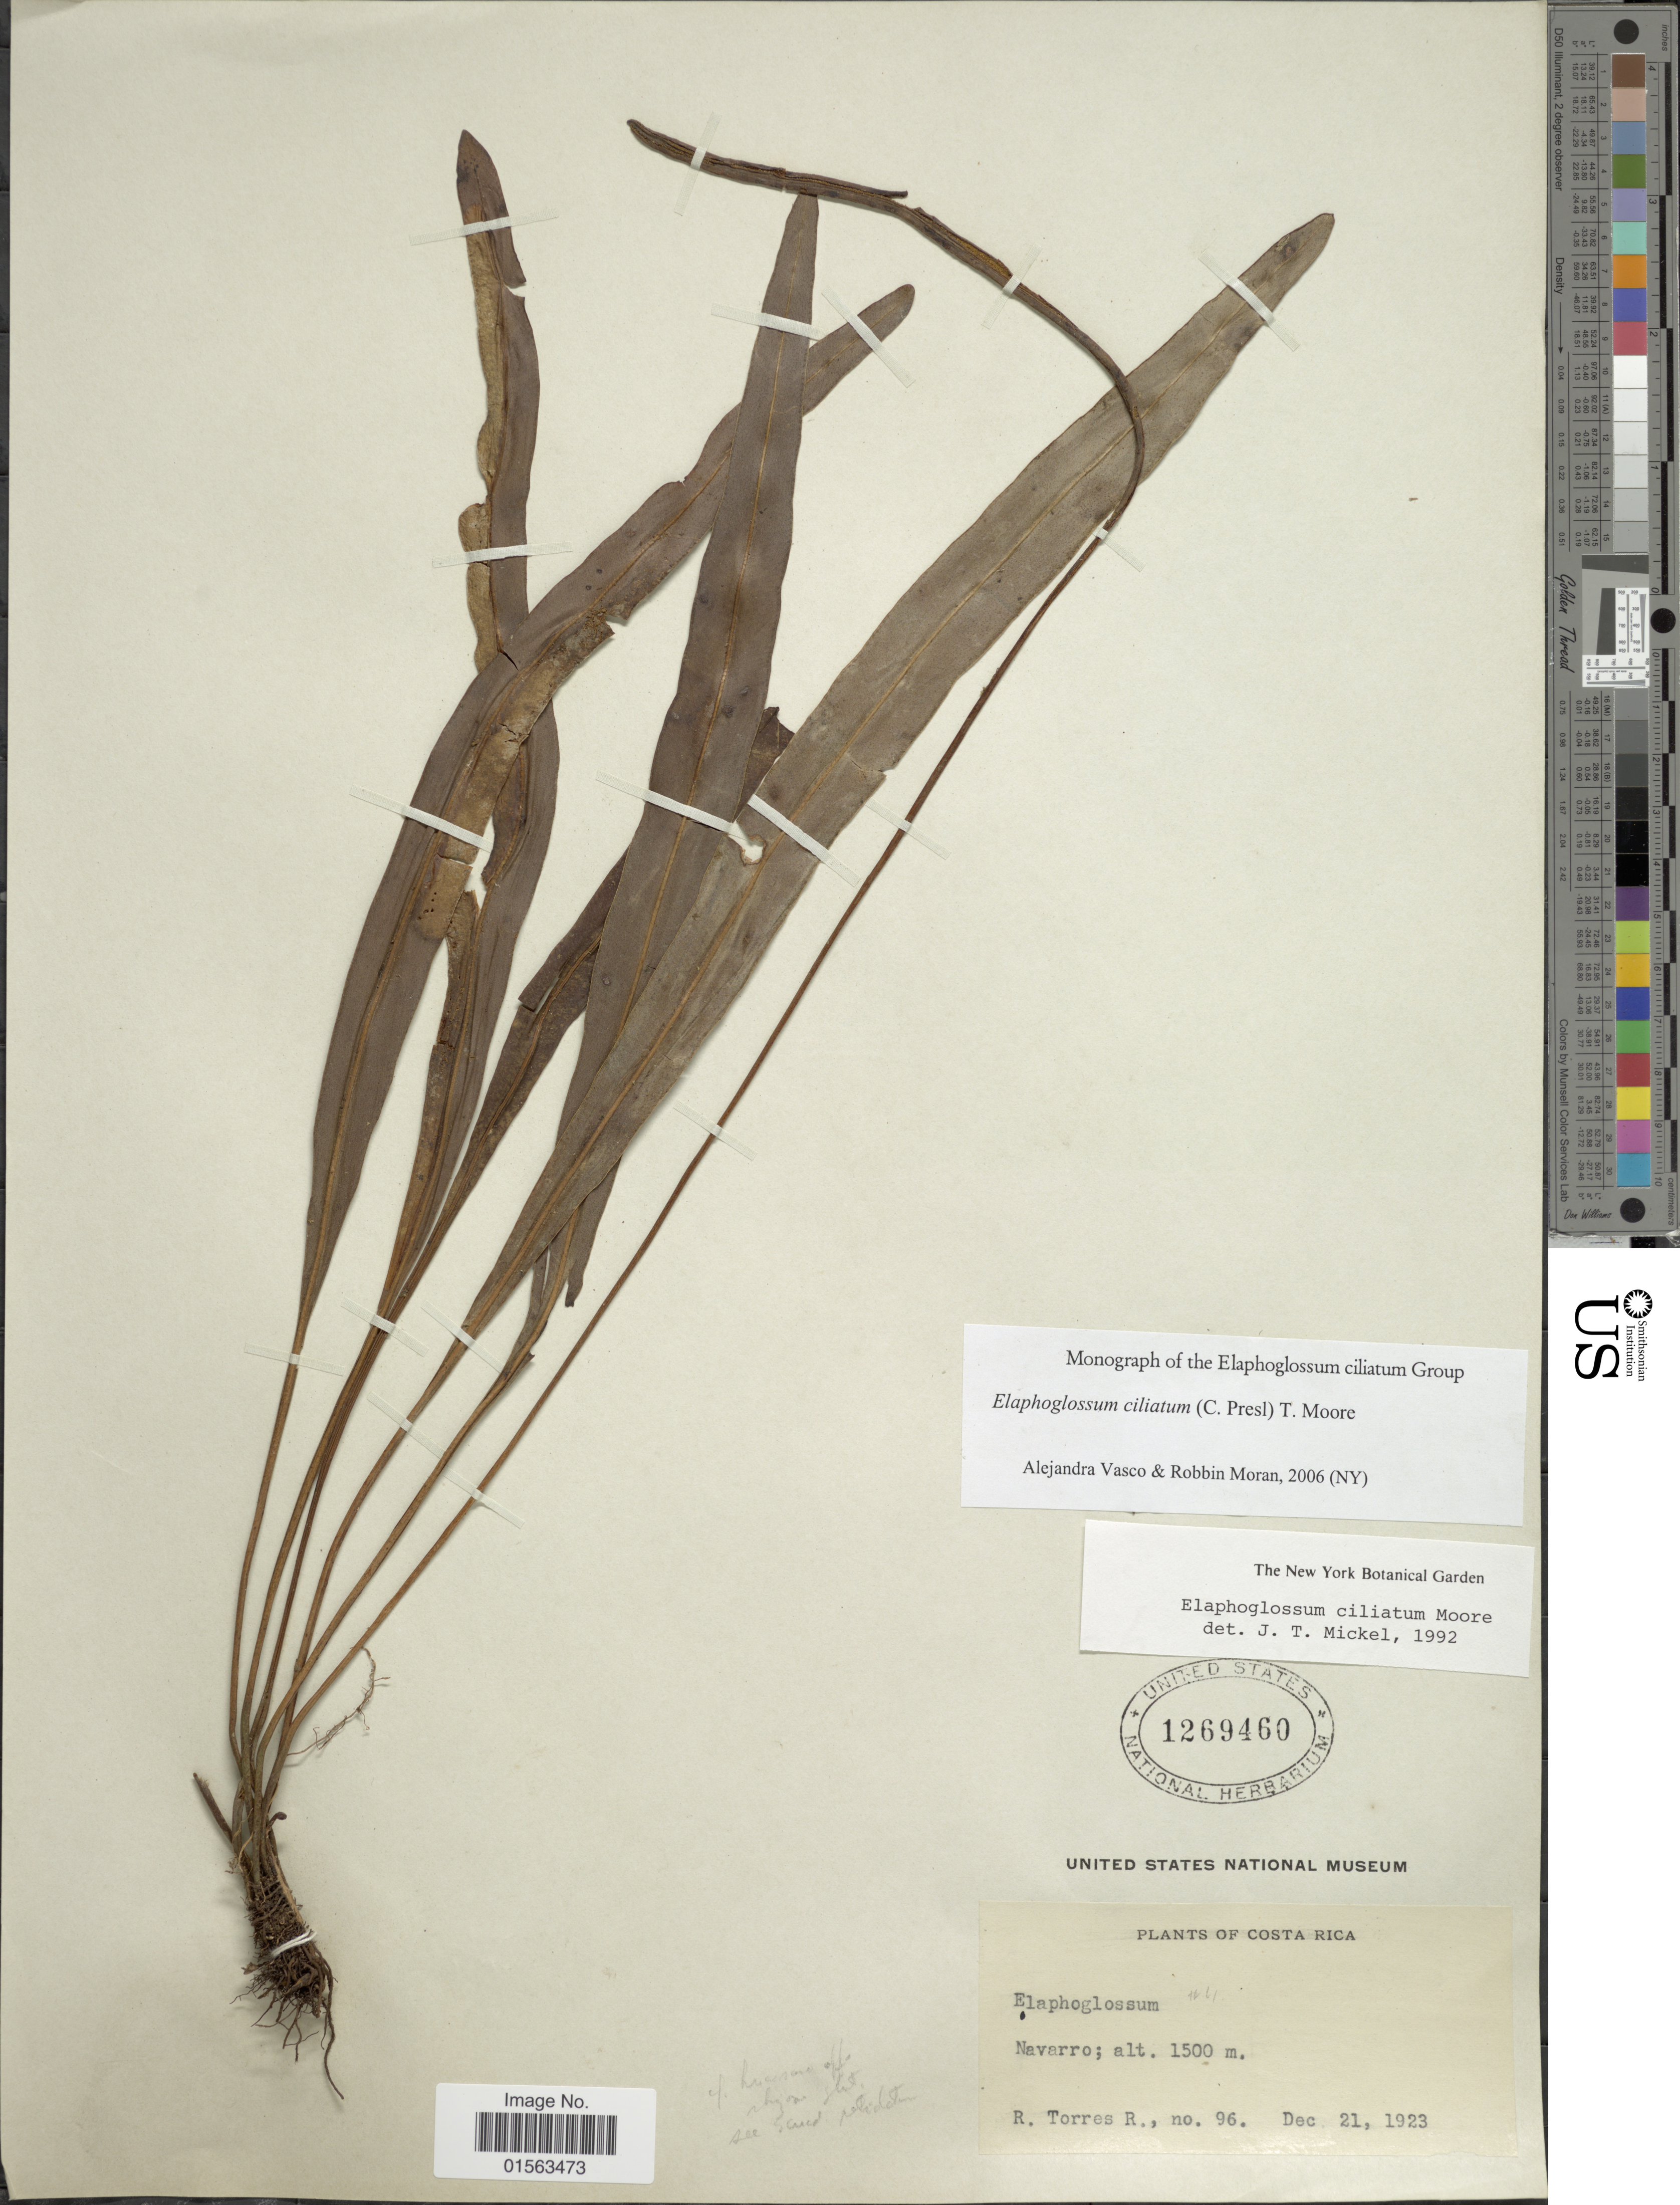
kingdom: Plantae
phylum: Tracheophyta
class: Polypodiopsida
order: Polypodiales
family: Dryopteridaceae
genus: Elaphoglossum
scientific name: Elaphoglossum ciliatum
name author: (C. Presl) T. Moore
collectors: R. Torres R.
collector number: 96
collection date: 1923-12-21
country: Costa Rica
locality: Navarro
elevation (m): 1500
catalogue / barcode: US 1269460